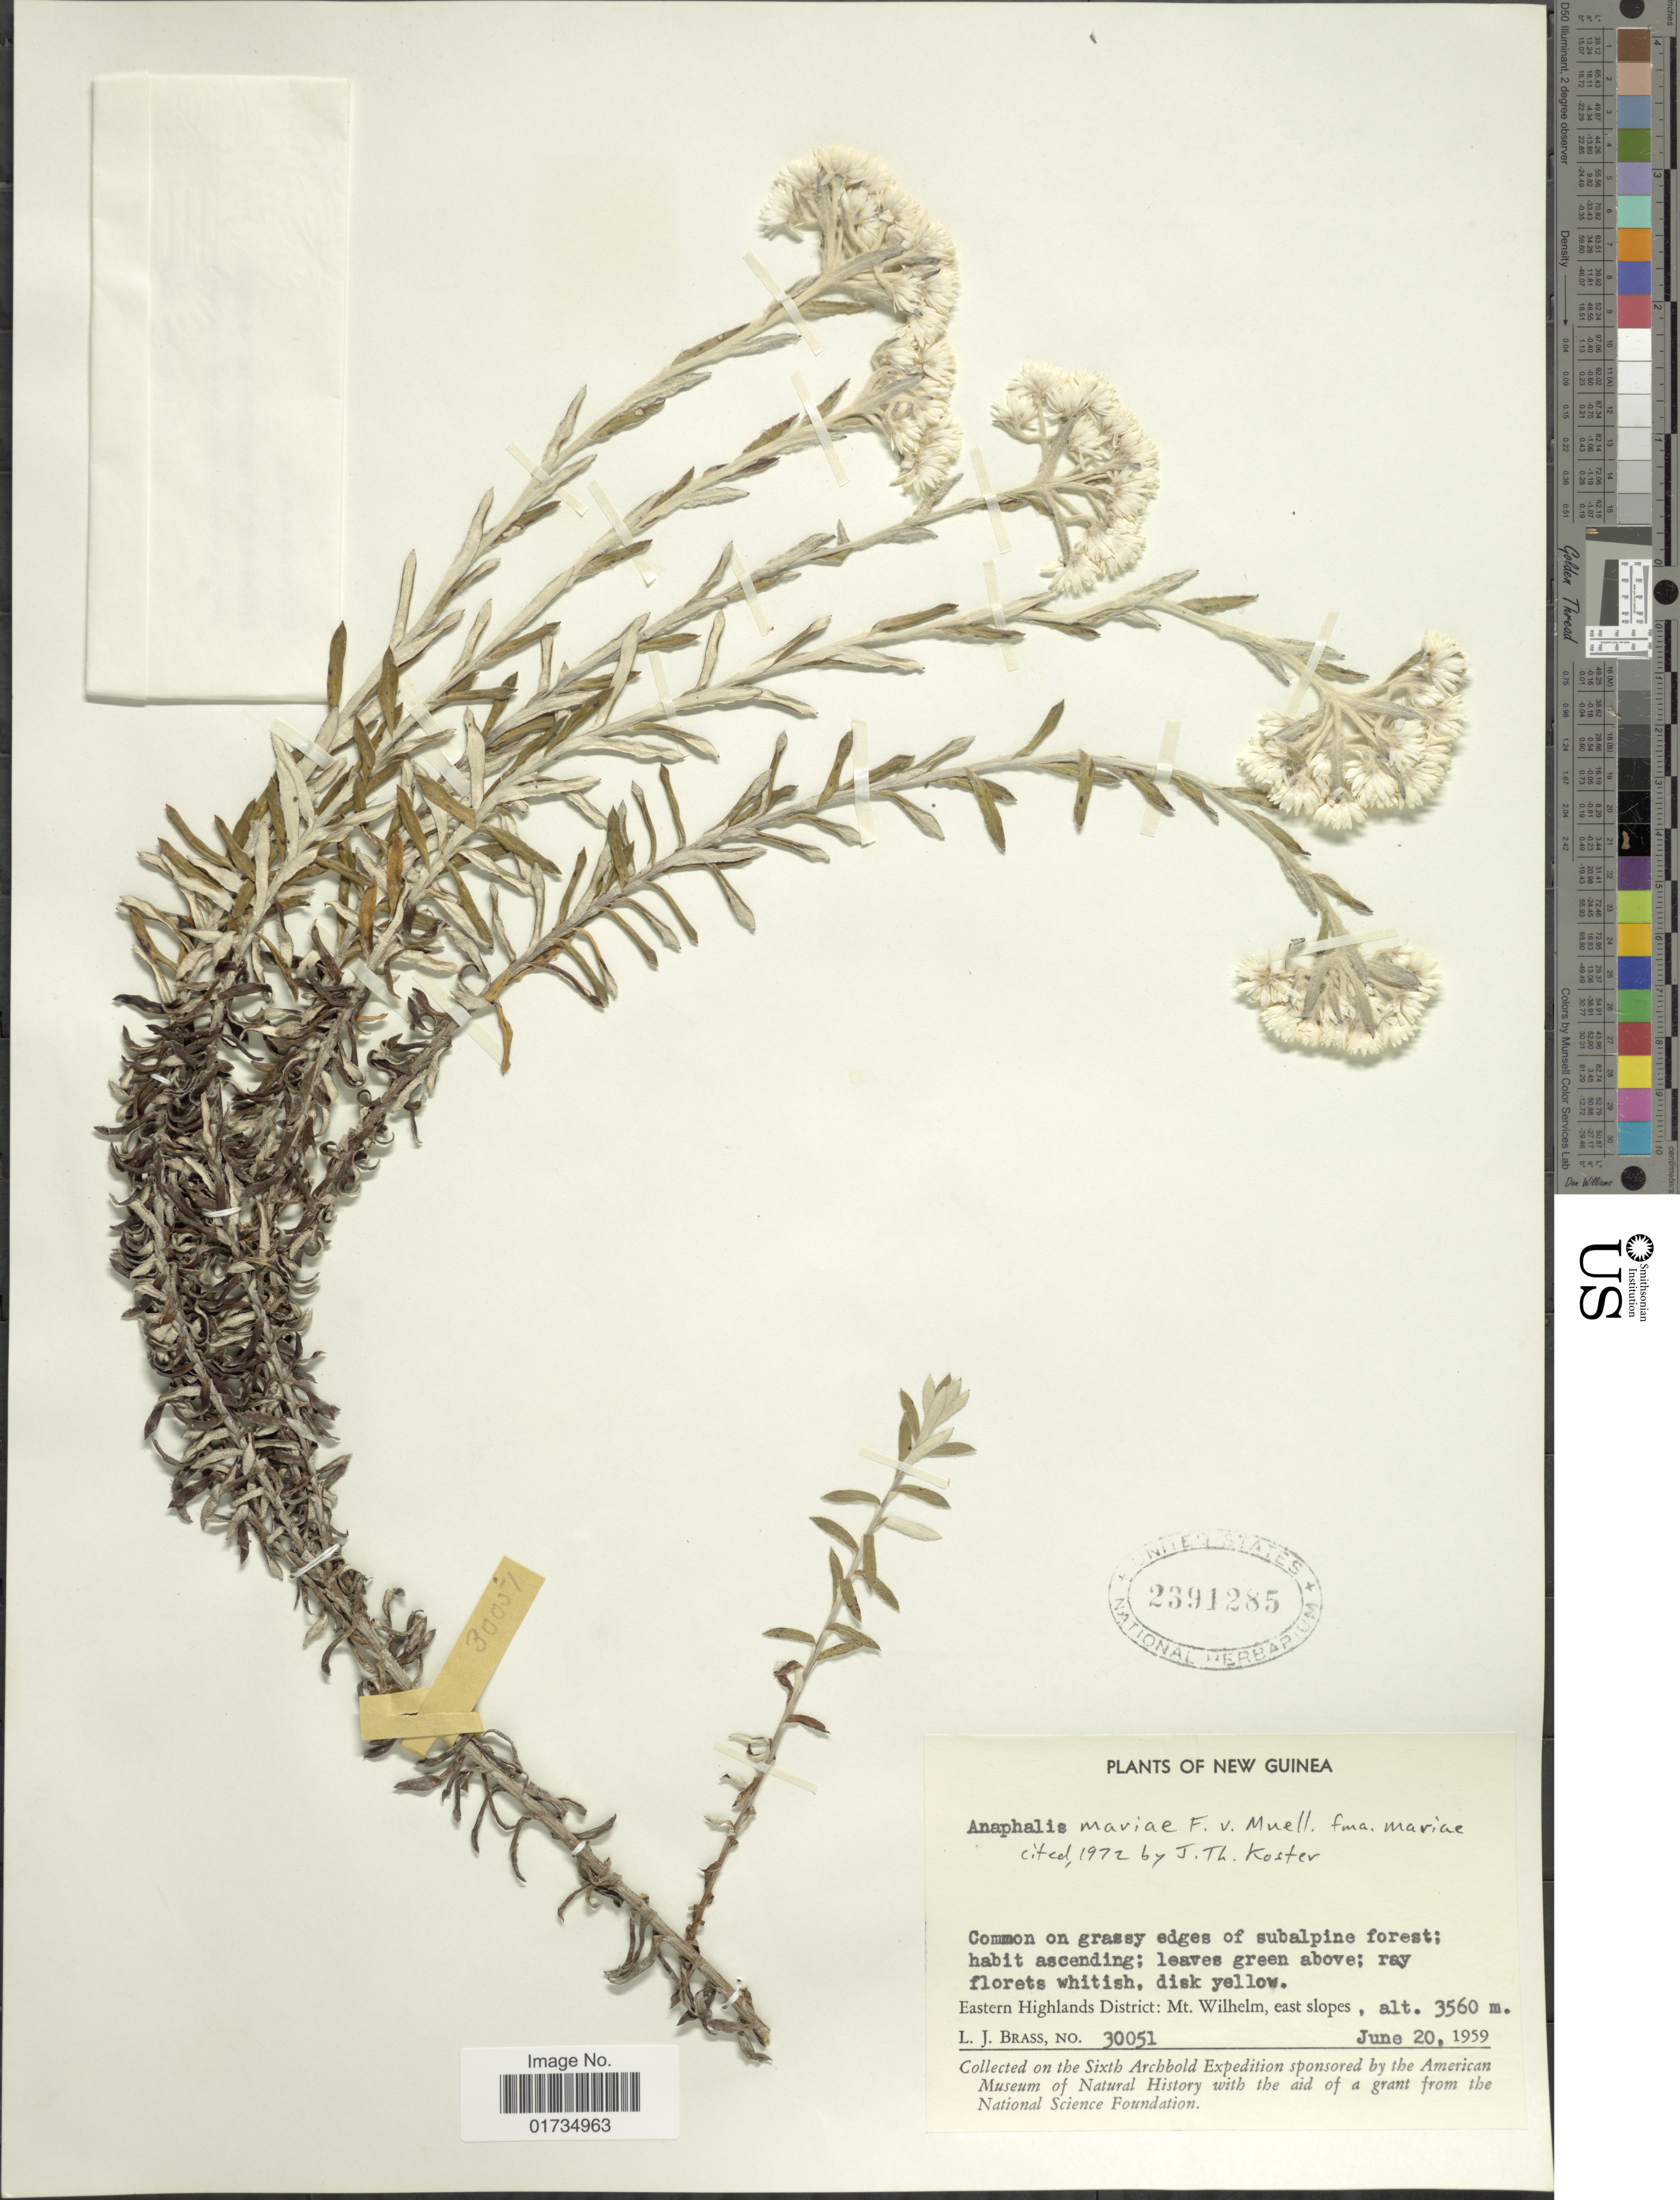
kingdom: Plantae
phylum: Tracheophyta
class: Magnoliopsida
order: Asterales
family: Asteraceae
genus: Anaphalis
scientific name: Anaphalis mariae f. mariae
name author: F. Muell.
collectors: L. J. Brass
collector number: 30051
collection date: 1959-06-20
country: Papua New Guinea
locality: New Guinea. Eastern Highlands District: Mt. Wilhelm, east slopes. Common on grassy edges of subalpine forest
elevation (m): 3560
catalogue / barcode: US 2391285